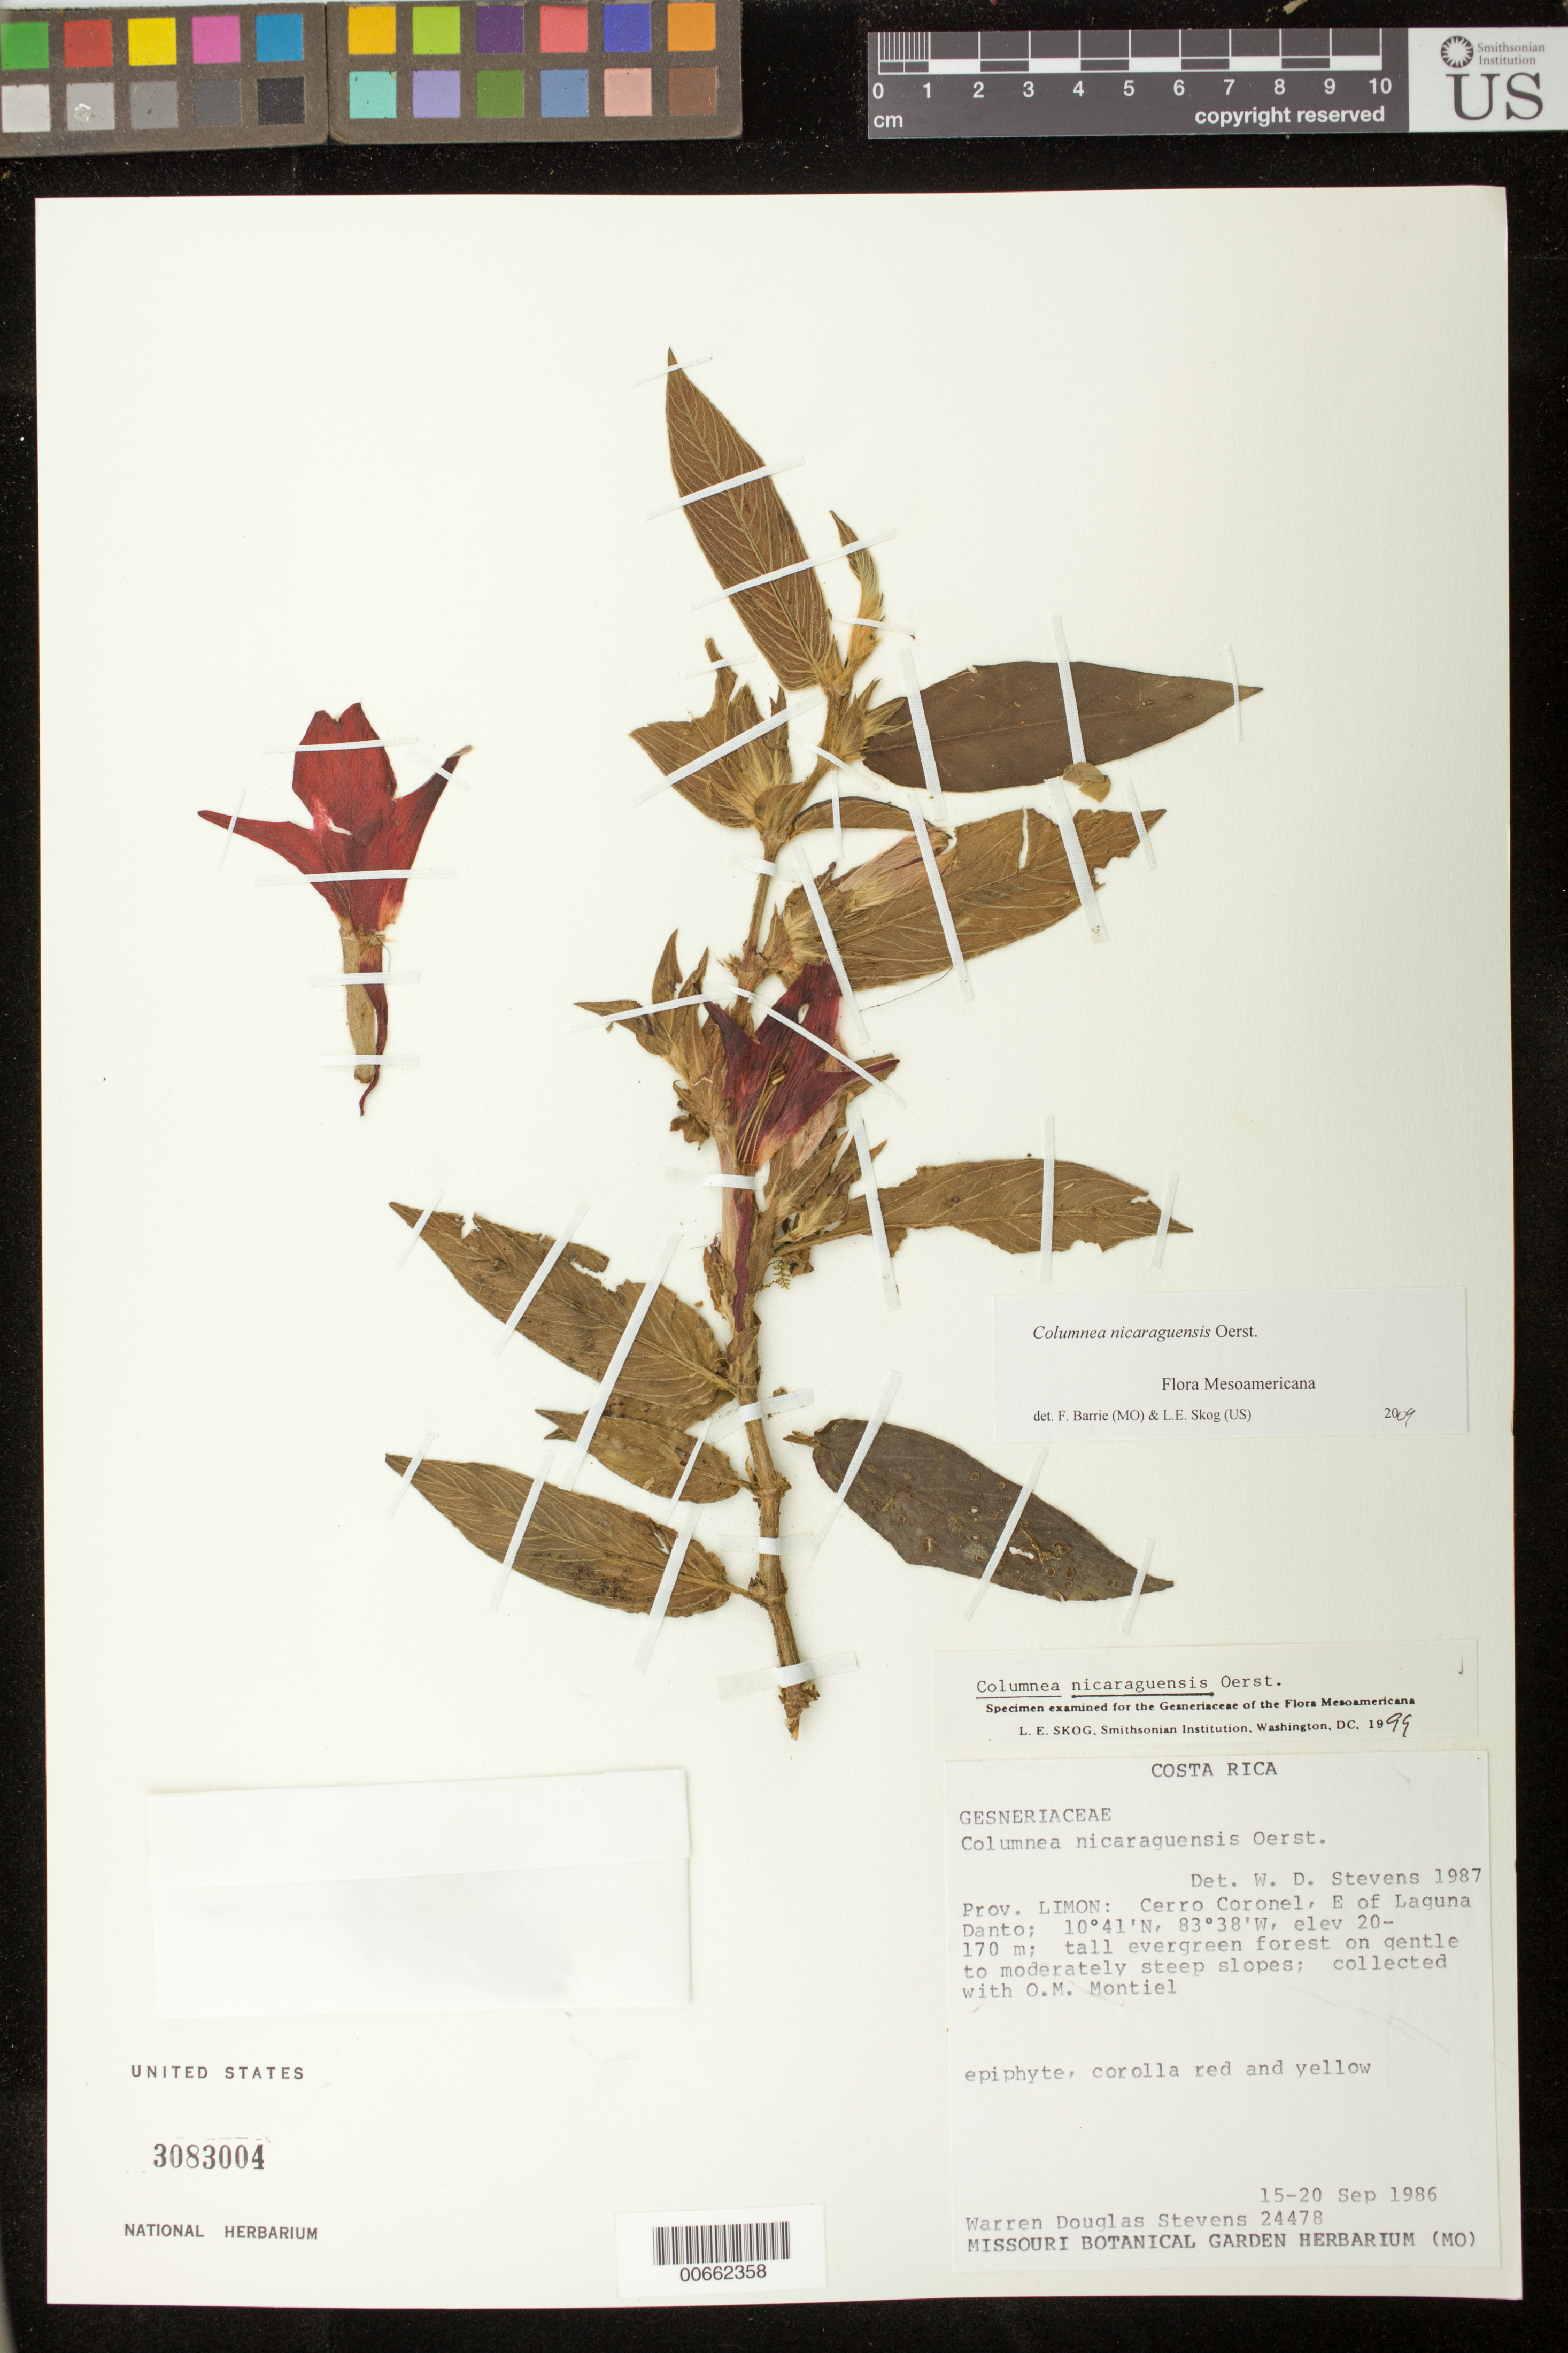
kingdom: Plantae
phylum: Tracheophyta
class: Magnoliopsida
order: Lamiales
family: Gesneriaceae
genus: Columnea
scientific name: Columnea nicaraguensis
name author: Oerst.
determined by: Skog, Laurence E.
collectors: W. D. Stevens & O. Montiel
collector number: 24478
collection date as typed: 15-20 Sep 1986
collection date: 1986-09-15/1986-09-20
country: Costa Rica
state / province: Limón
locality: Cerro Coronel, E of Laguna Danto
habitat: tall evergreen forest and edge of Raphia swamp on gentle to moderately steep slopes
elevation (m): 20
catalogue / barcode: US 3083004